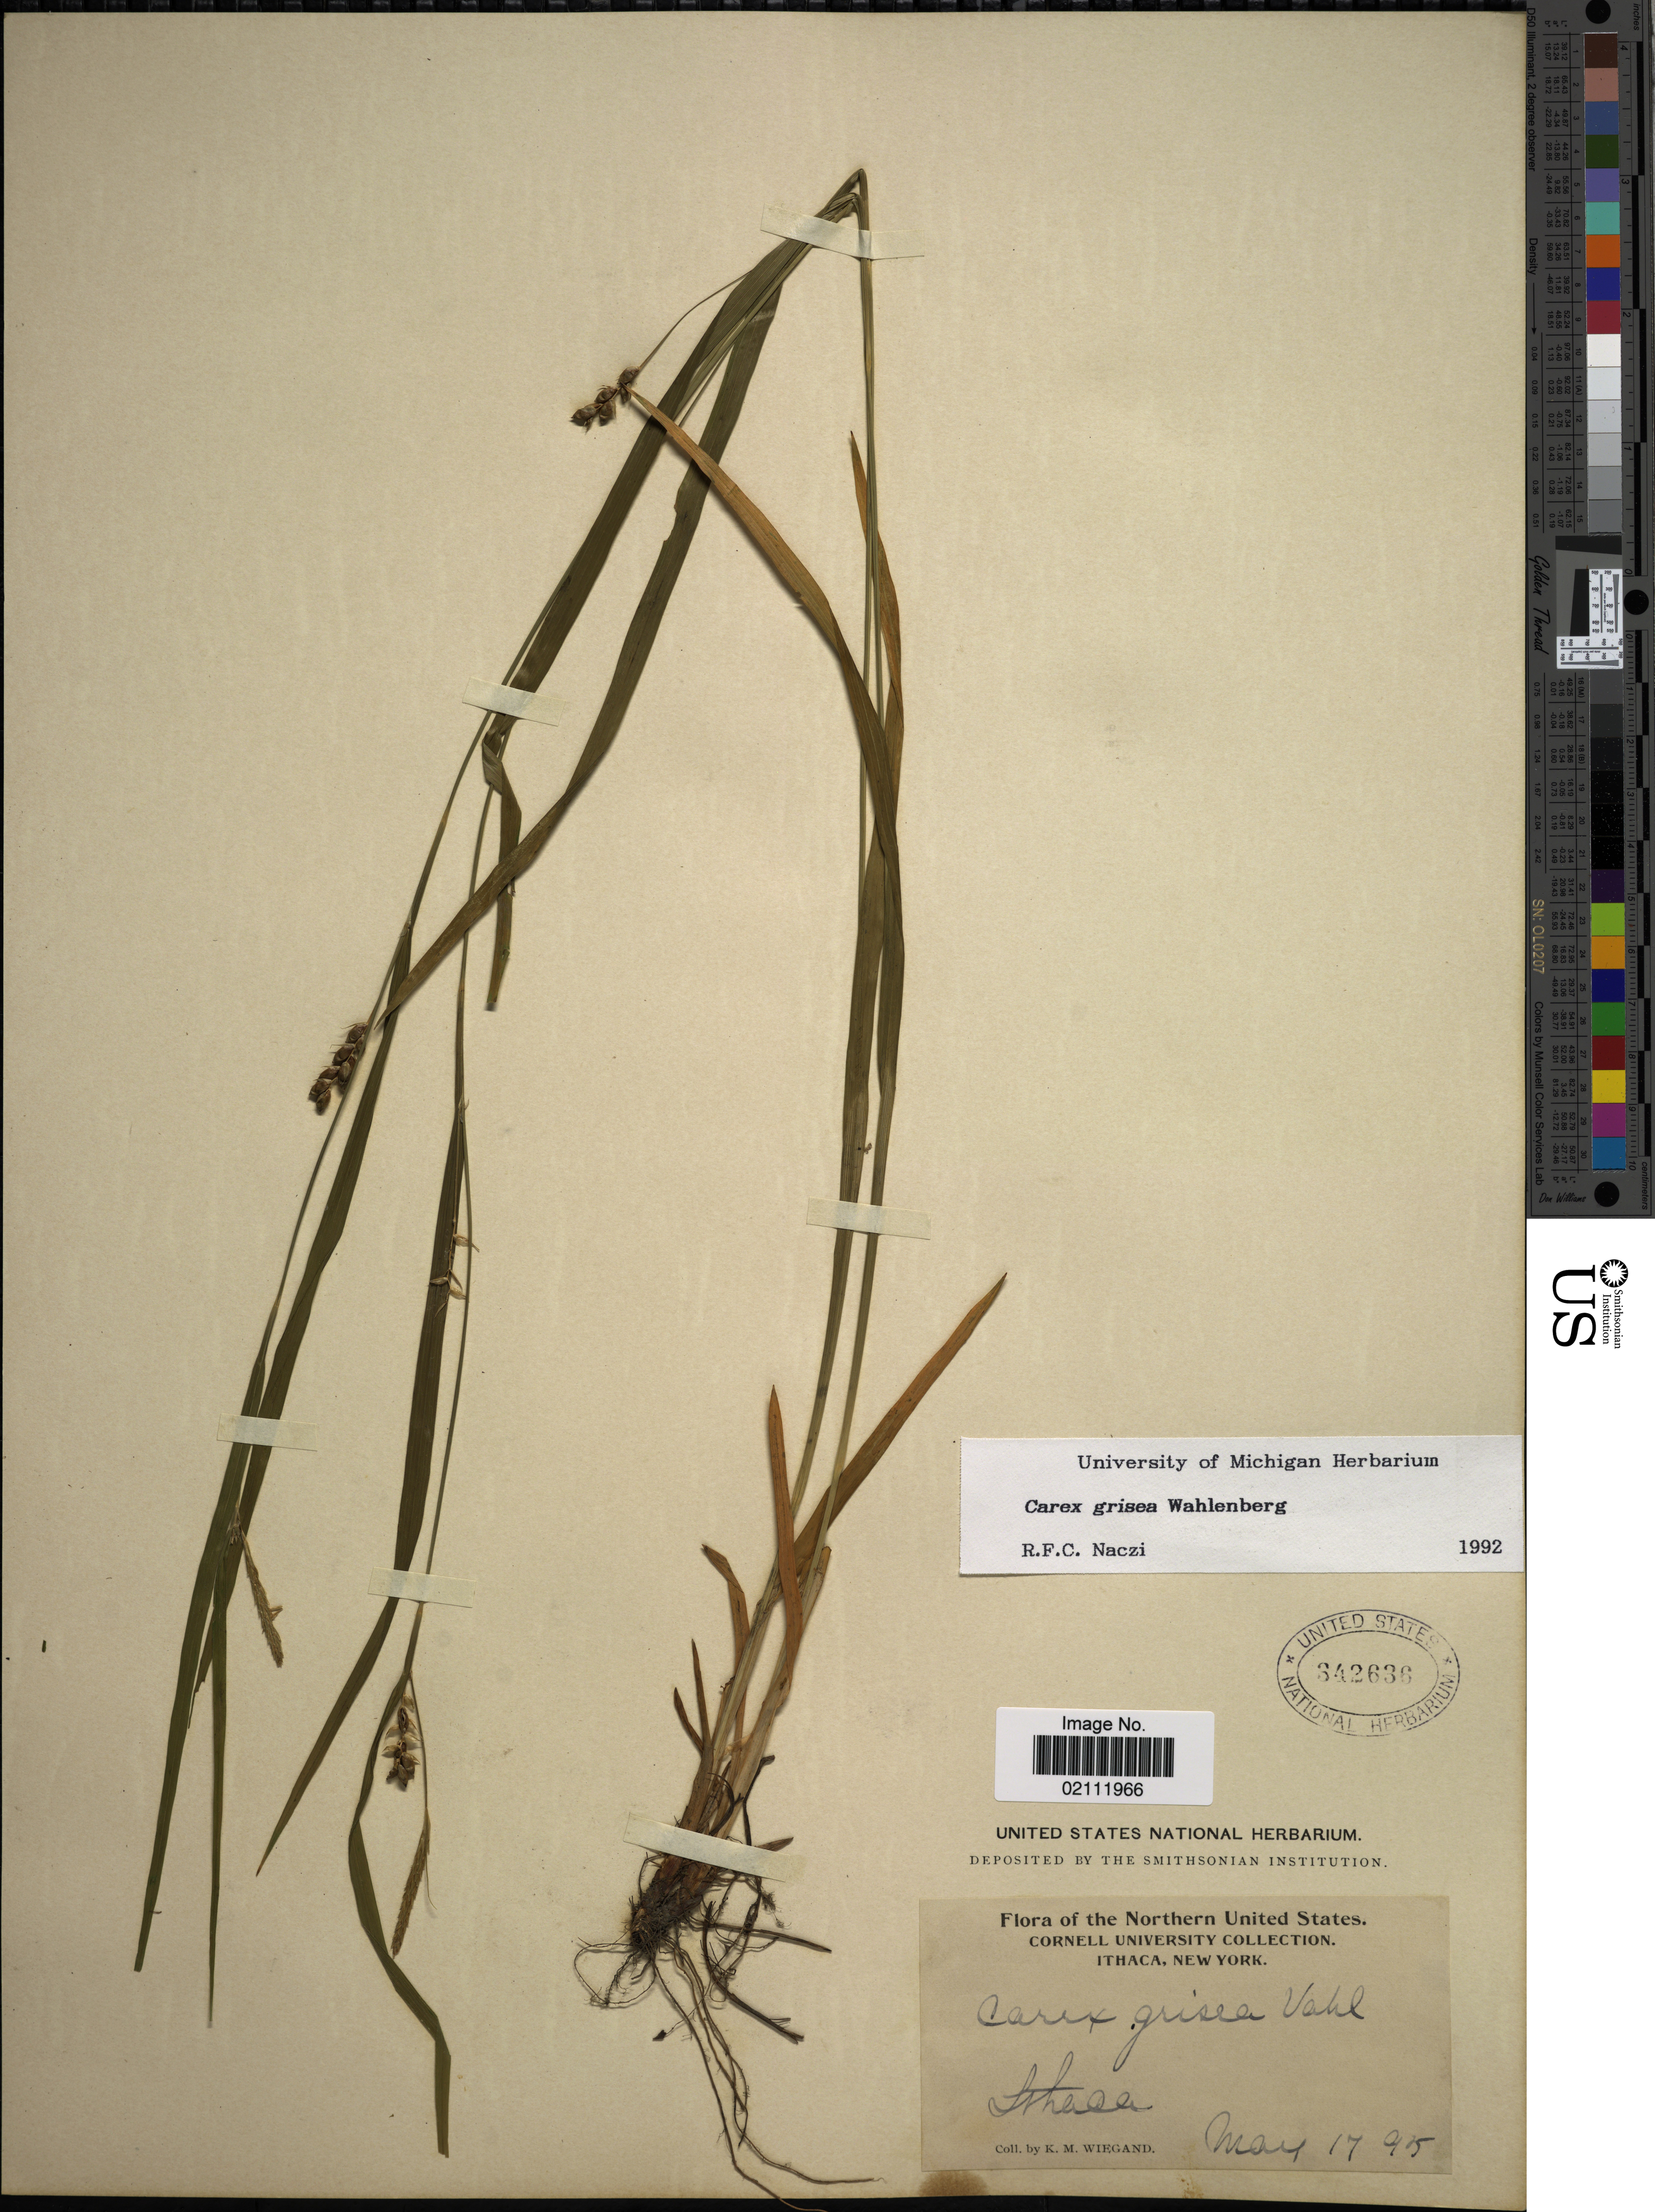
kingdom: Plantae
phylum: Tracheophyta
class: Liliopsida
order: Poales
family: Cyperaceae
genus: Carex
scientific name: Carex grisea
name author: Wahlenb.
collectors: K. M. Wiegand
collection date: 1895-05-17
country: United States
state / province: New York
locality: Ithaca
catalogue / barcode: US 342636